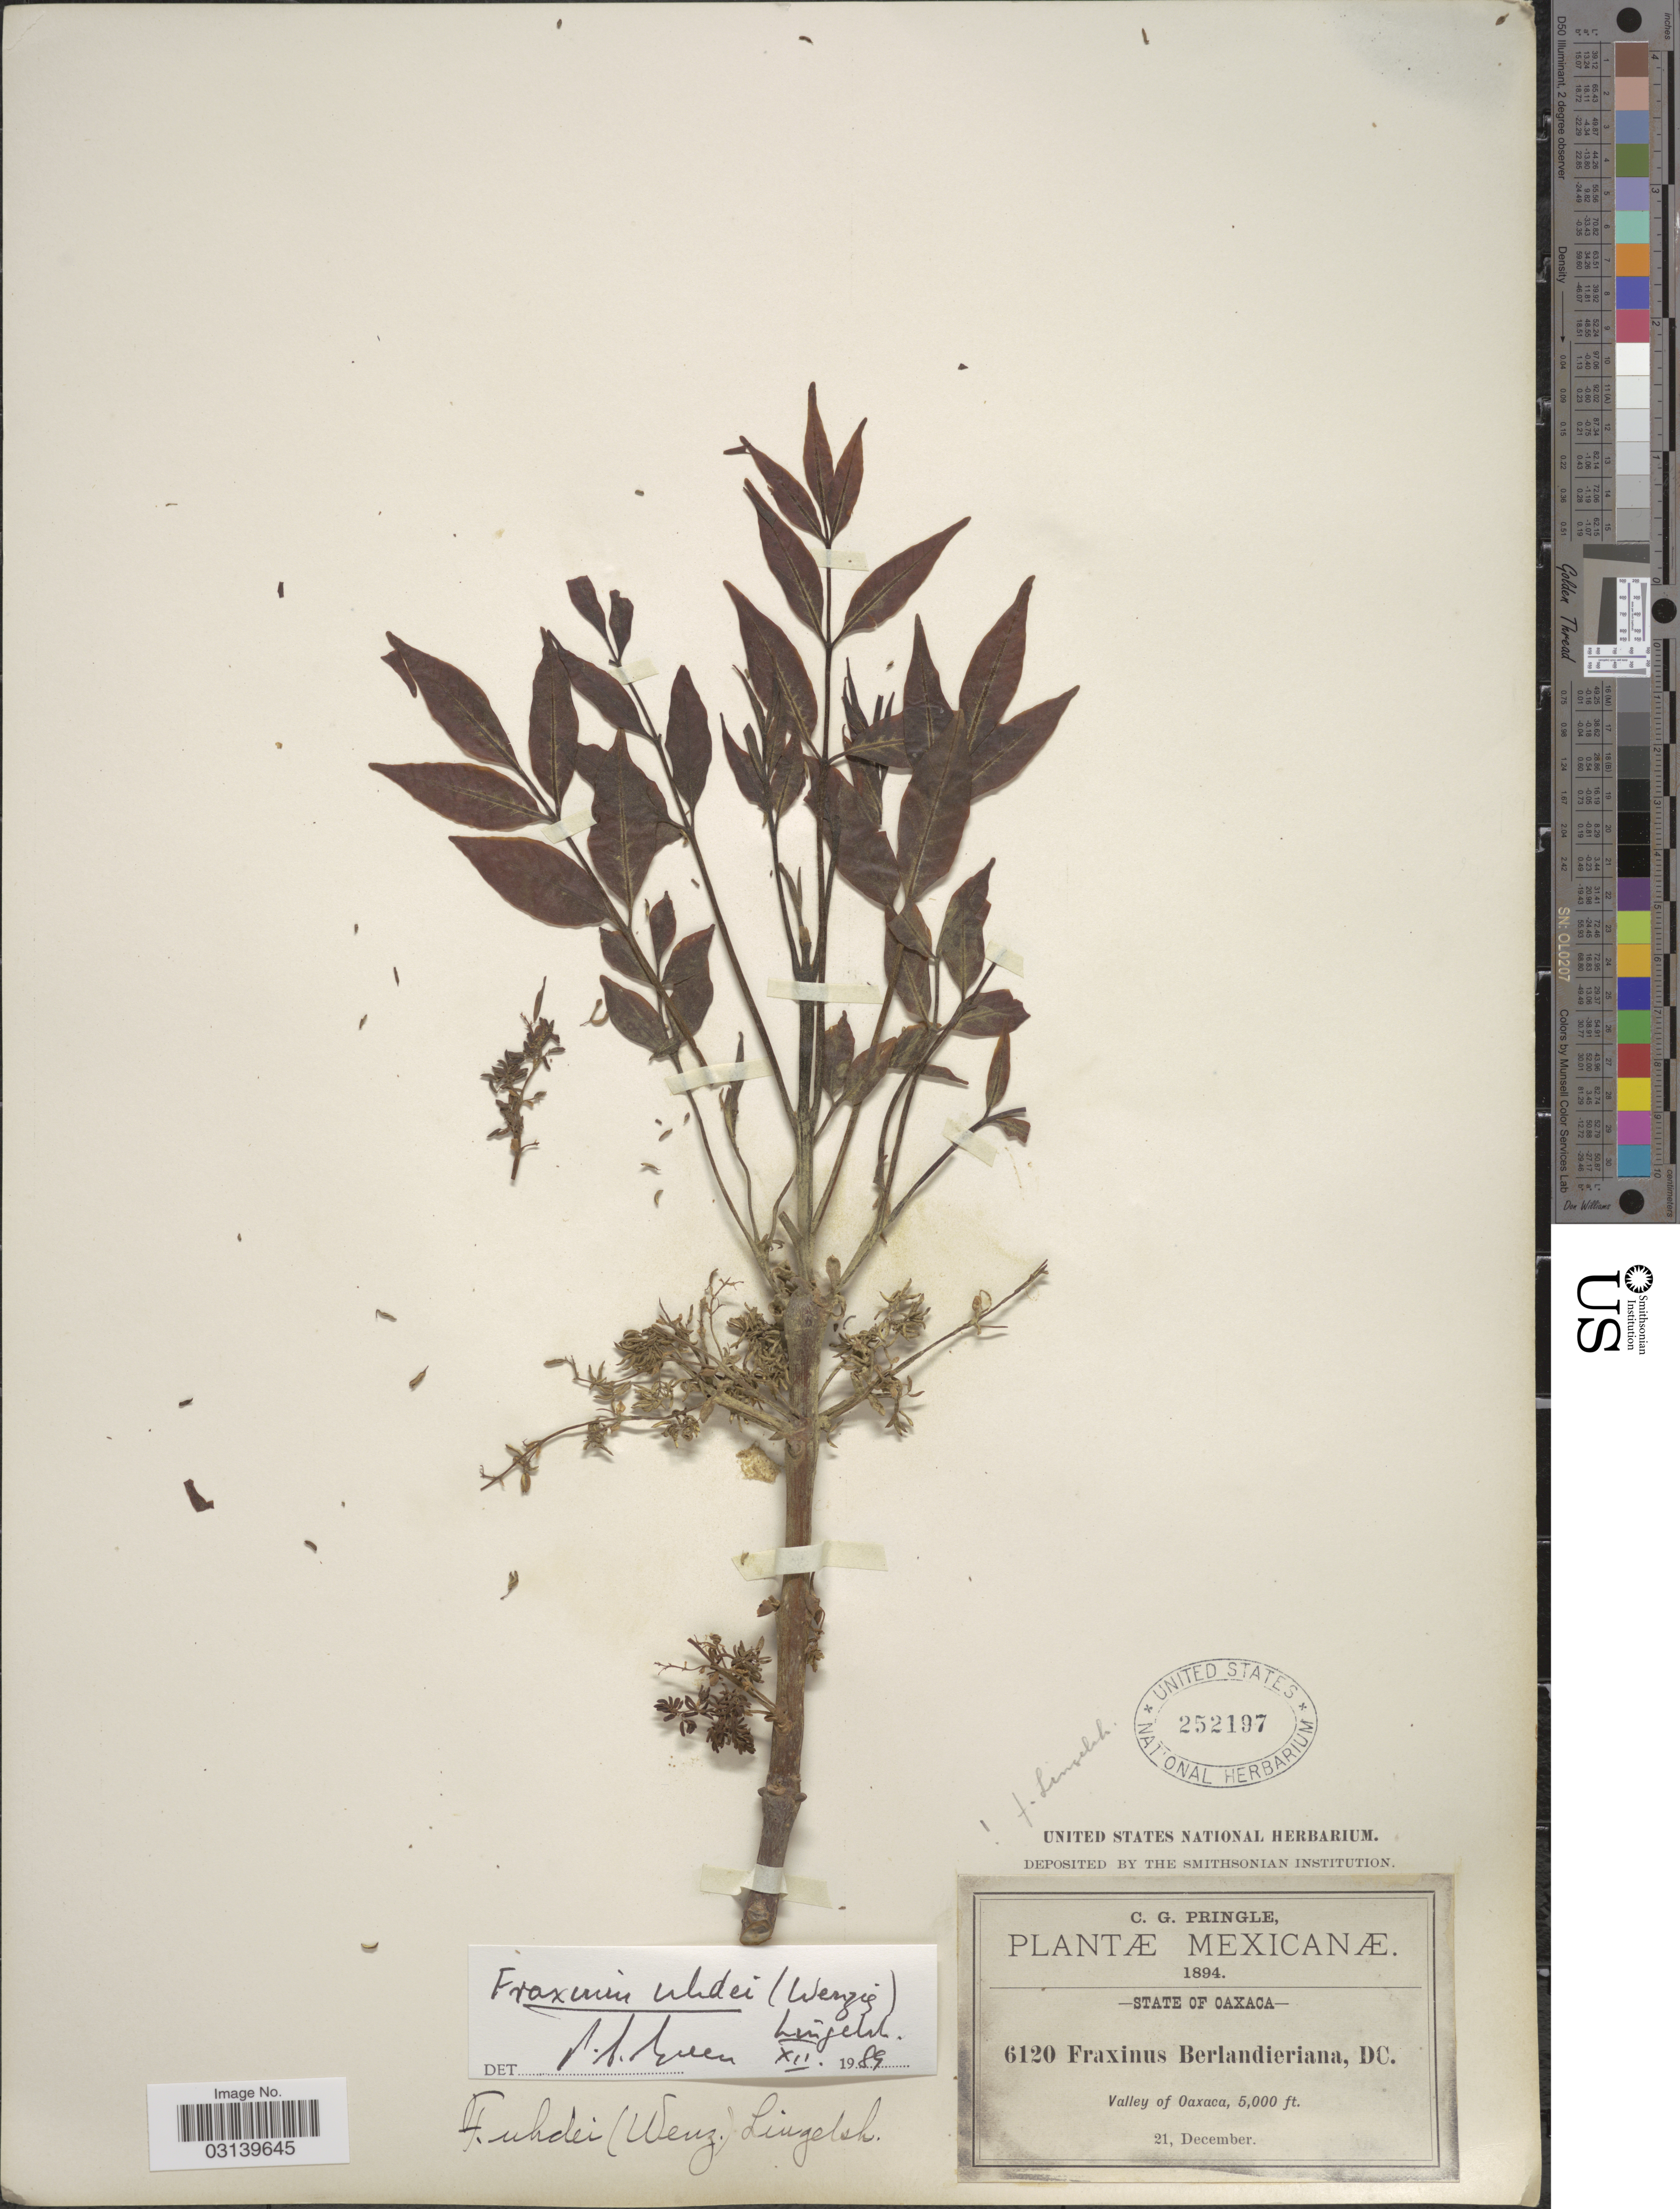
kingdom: Plantae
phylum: Tracheophyta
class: Magnoliopsida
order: Lamiales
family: Oleaceae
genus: Fraxinus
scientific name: Fraxinus uhdei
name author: (Wenz.) Lingelsh.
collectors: C. G. Pringle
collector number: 6120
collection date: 1894-12-21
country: Mexico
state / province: Oaxaca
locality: Valley of Oaxaca.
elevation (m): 1524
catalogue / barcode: US 252197